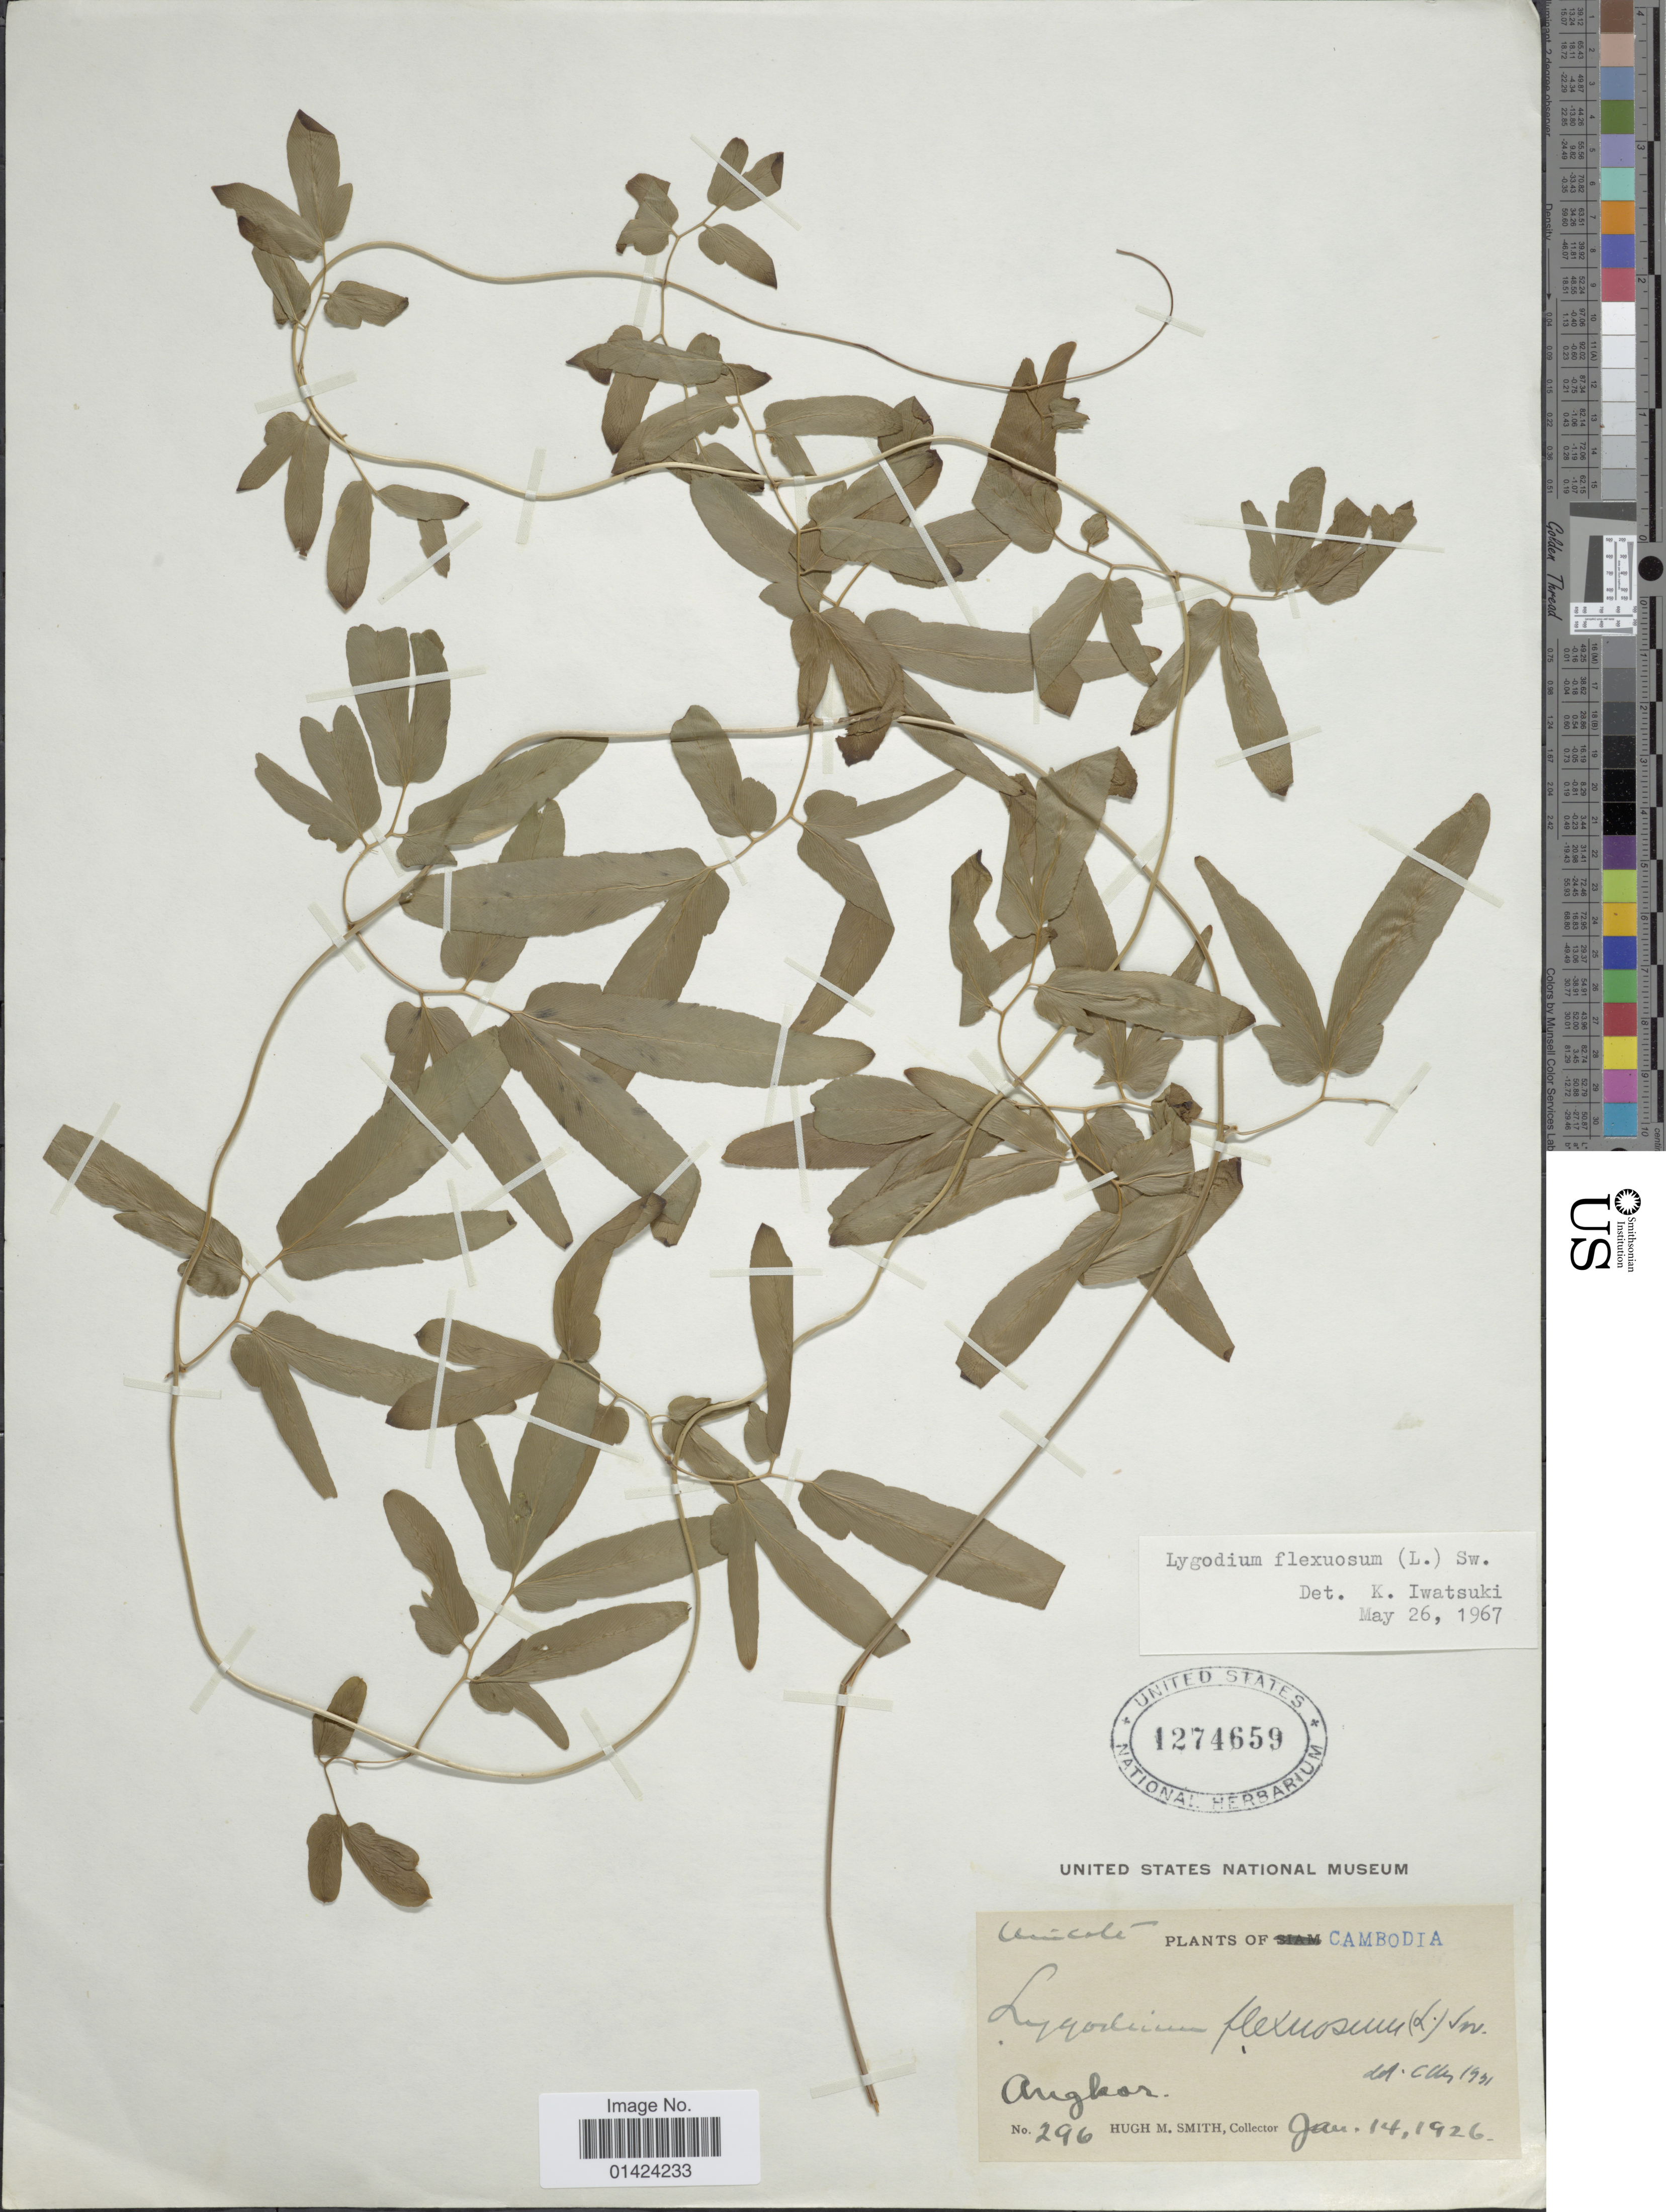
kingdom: Plantae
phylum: Tracheophyta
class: Polypodiopsida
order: Schizaeales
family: Lygodiaceae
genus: Lygodium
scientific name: Lygodium flexuosum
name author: Sw.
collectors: H. M. Smith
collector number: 296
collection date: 1926-01-14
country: Cambodia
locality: Angkor.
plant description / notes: Corrected "Angkar" to Angkor.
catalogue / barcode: US 1274659